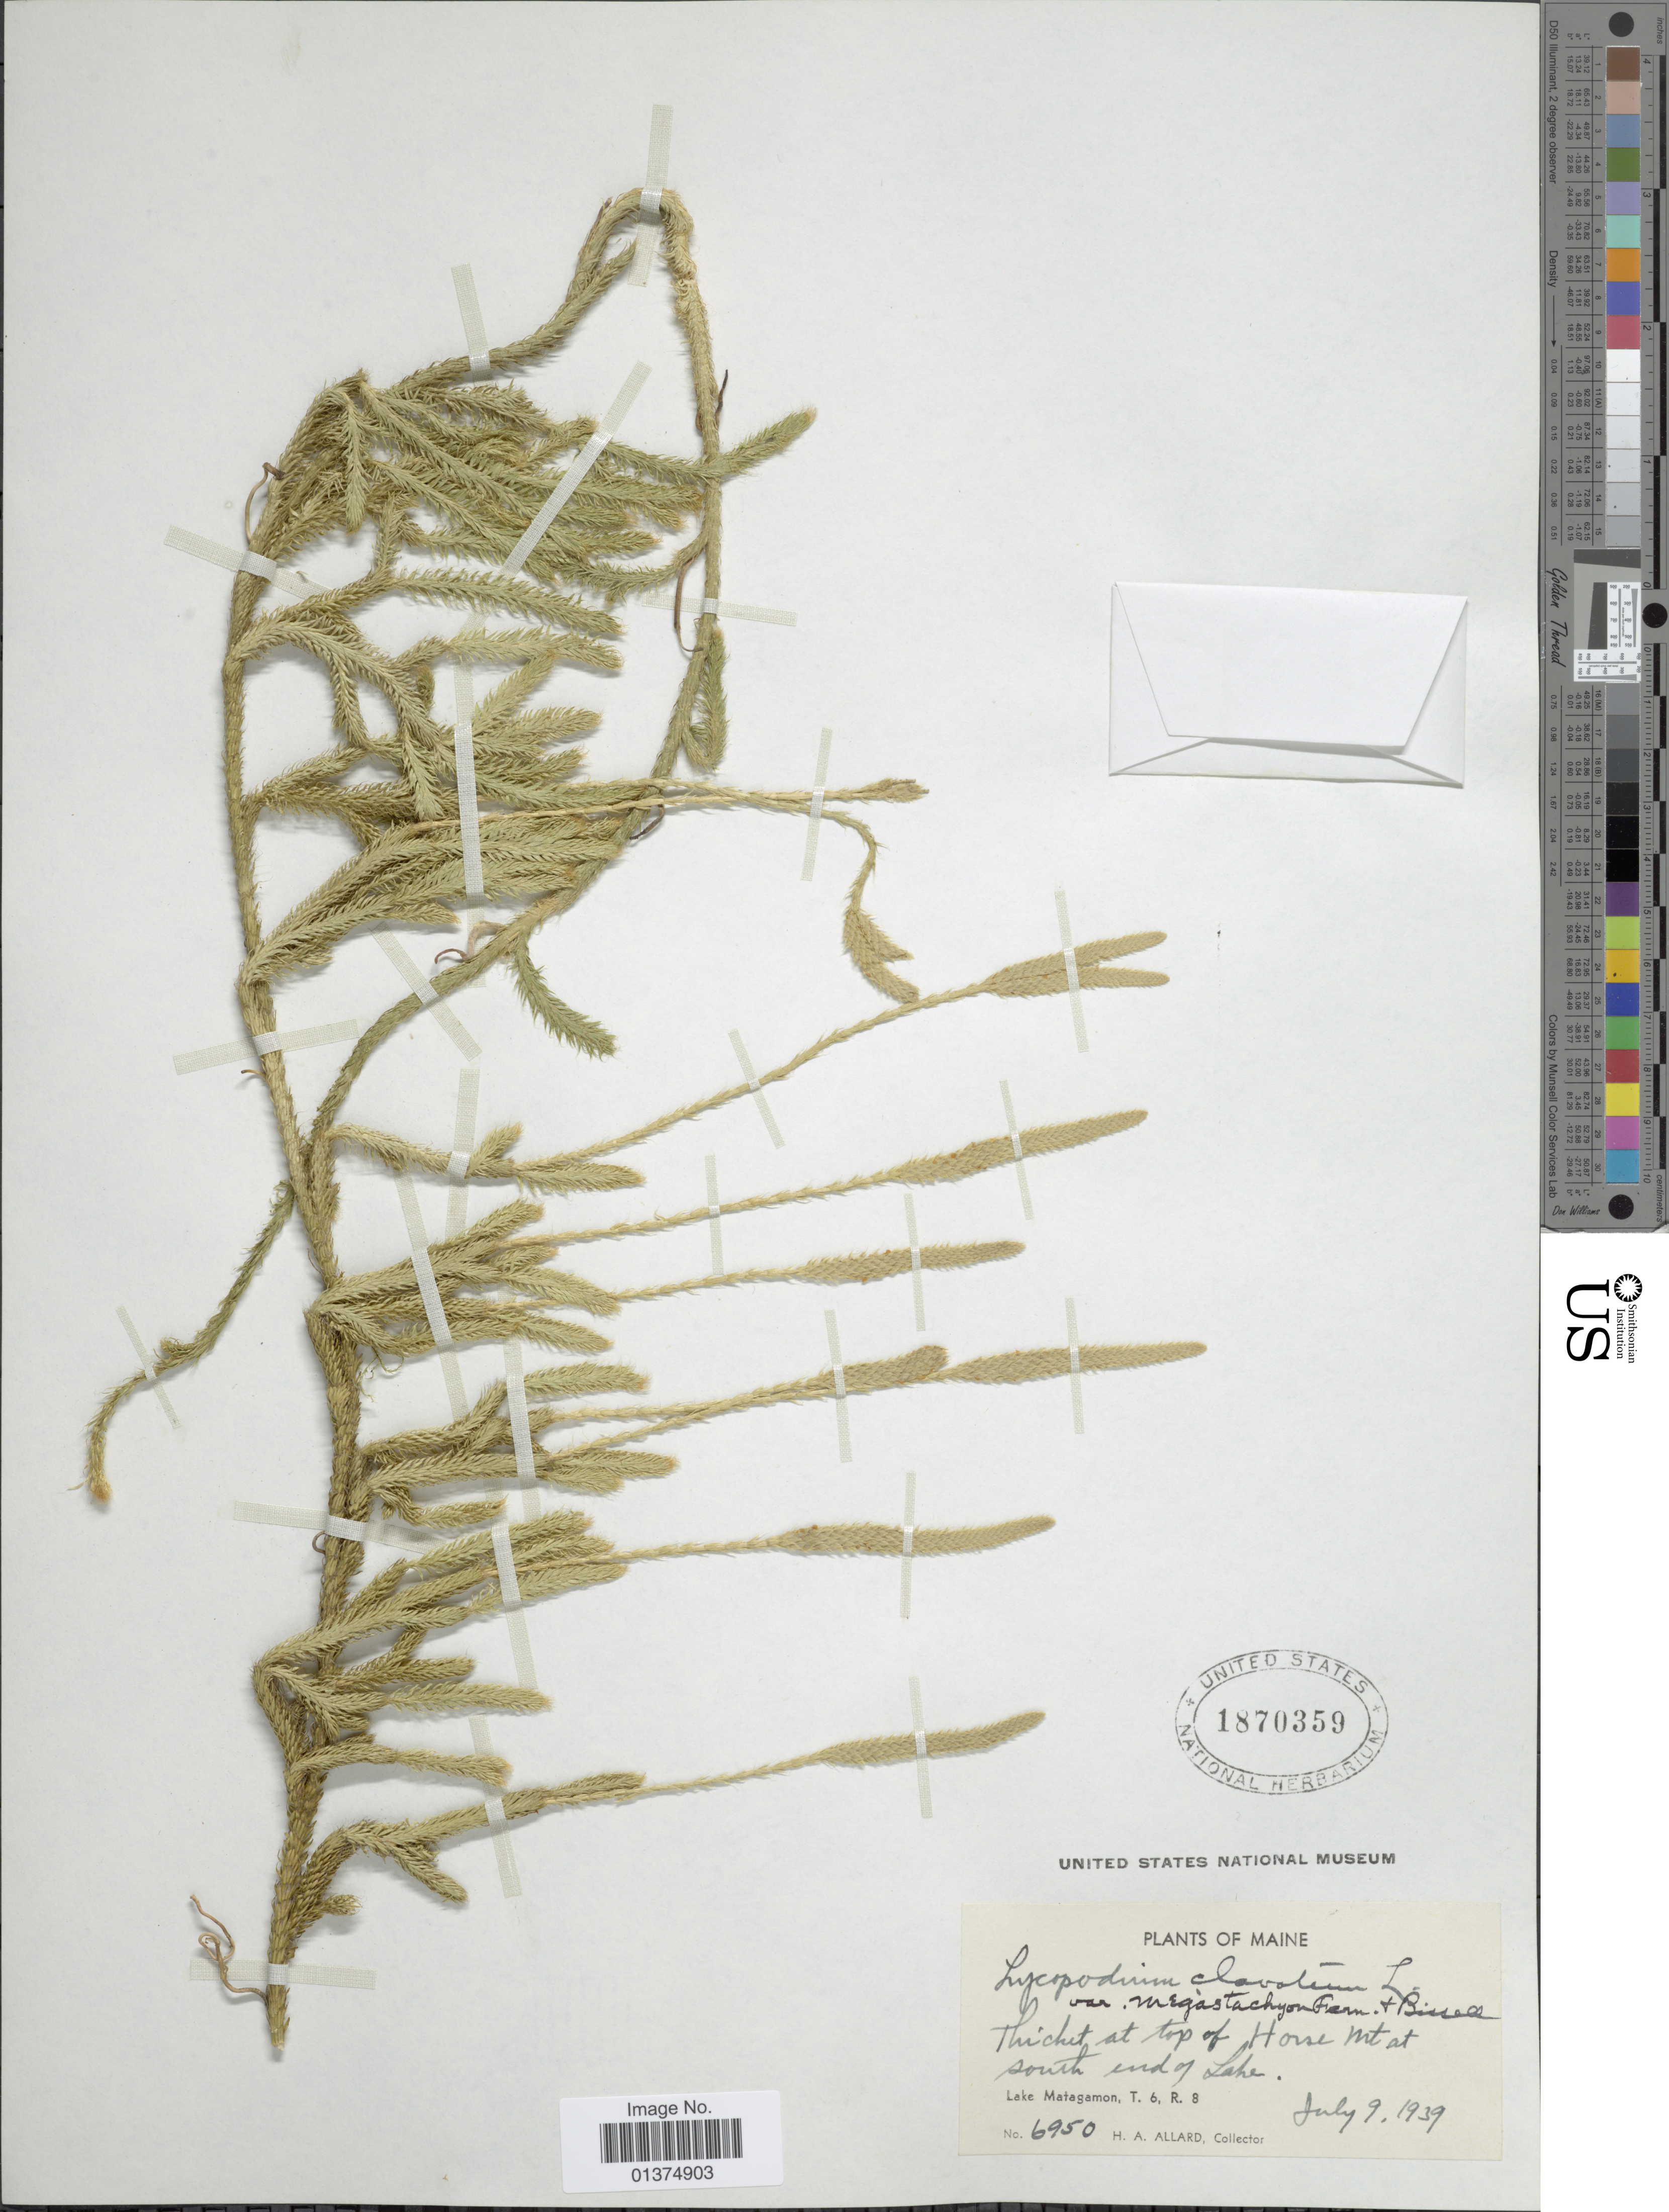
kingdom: Plantae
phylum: Tracheophyta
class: Lycopodiopsida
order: Lycopodiales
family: Lycopodiaceae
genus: Lycopodium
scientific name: Lycopodium lagopus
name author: Zinserl. ex Kuzen.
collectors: H. A. Allard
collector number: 6950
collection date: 1939-07-09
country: United States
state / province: Maine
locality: Thicket at top of House Mt at South end of Lake, Lake Matagamon, T6, R8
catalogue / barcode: US 1870359